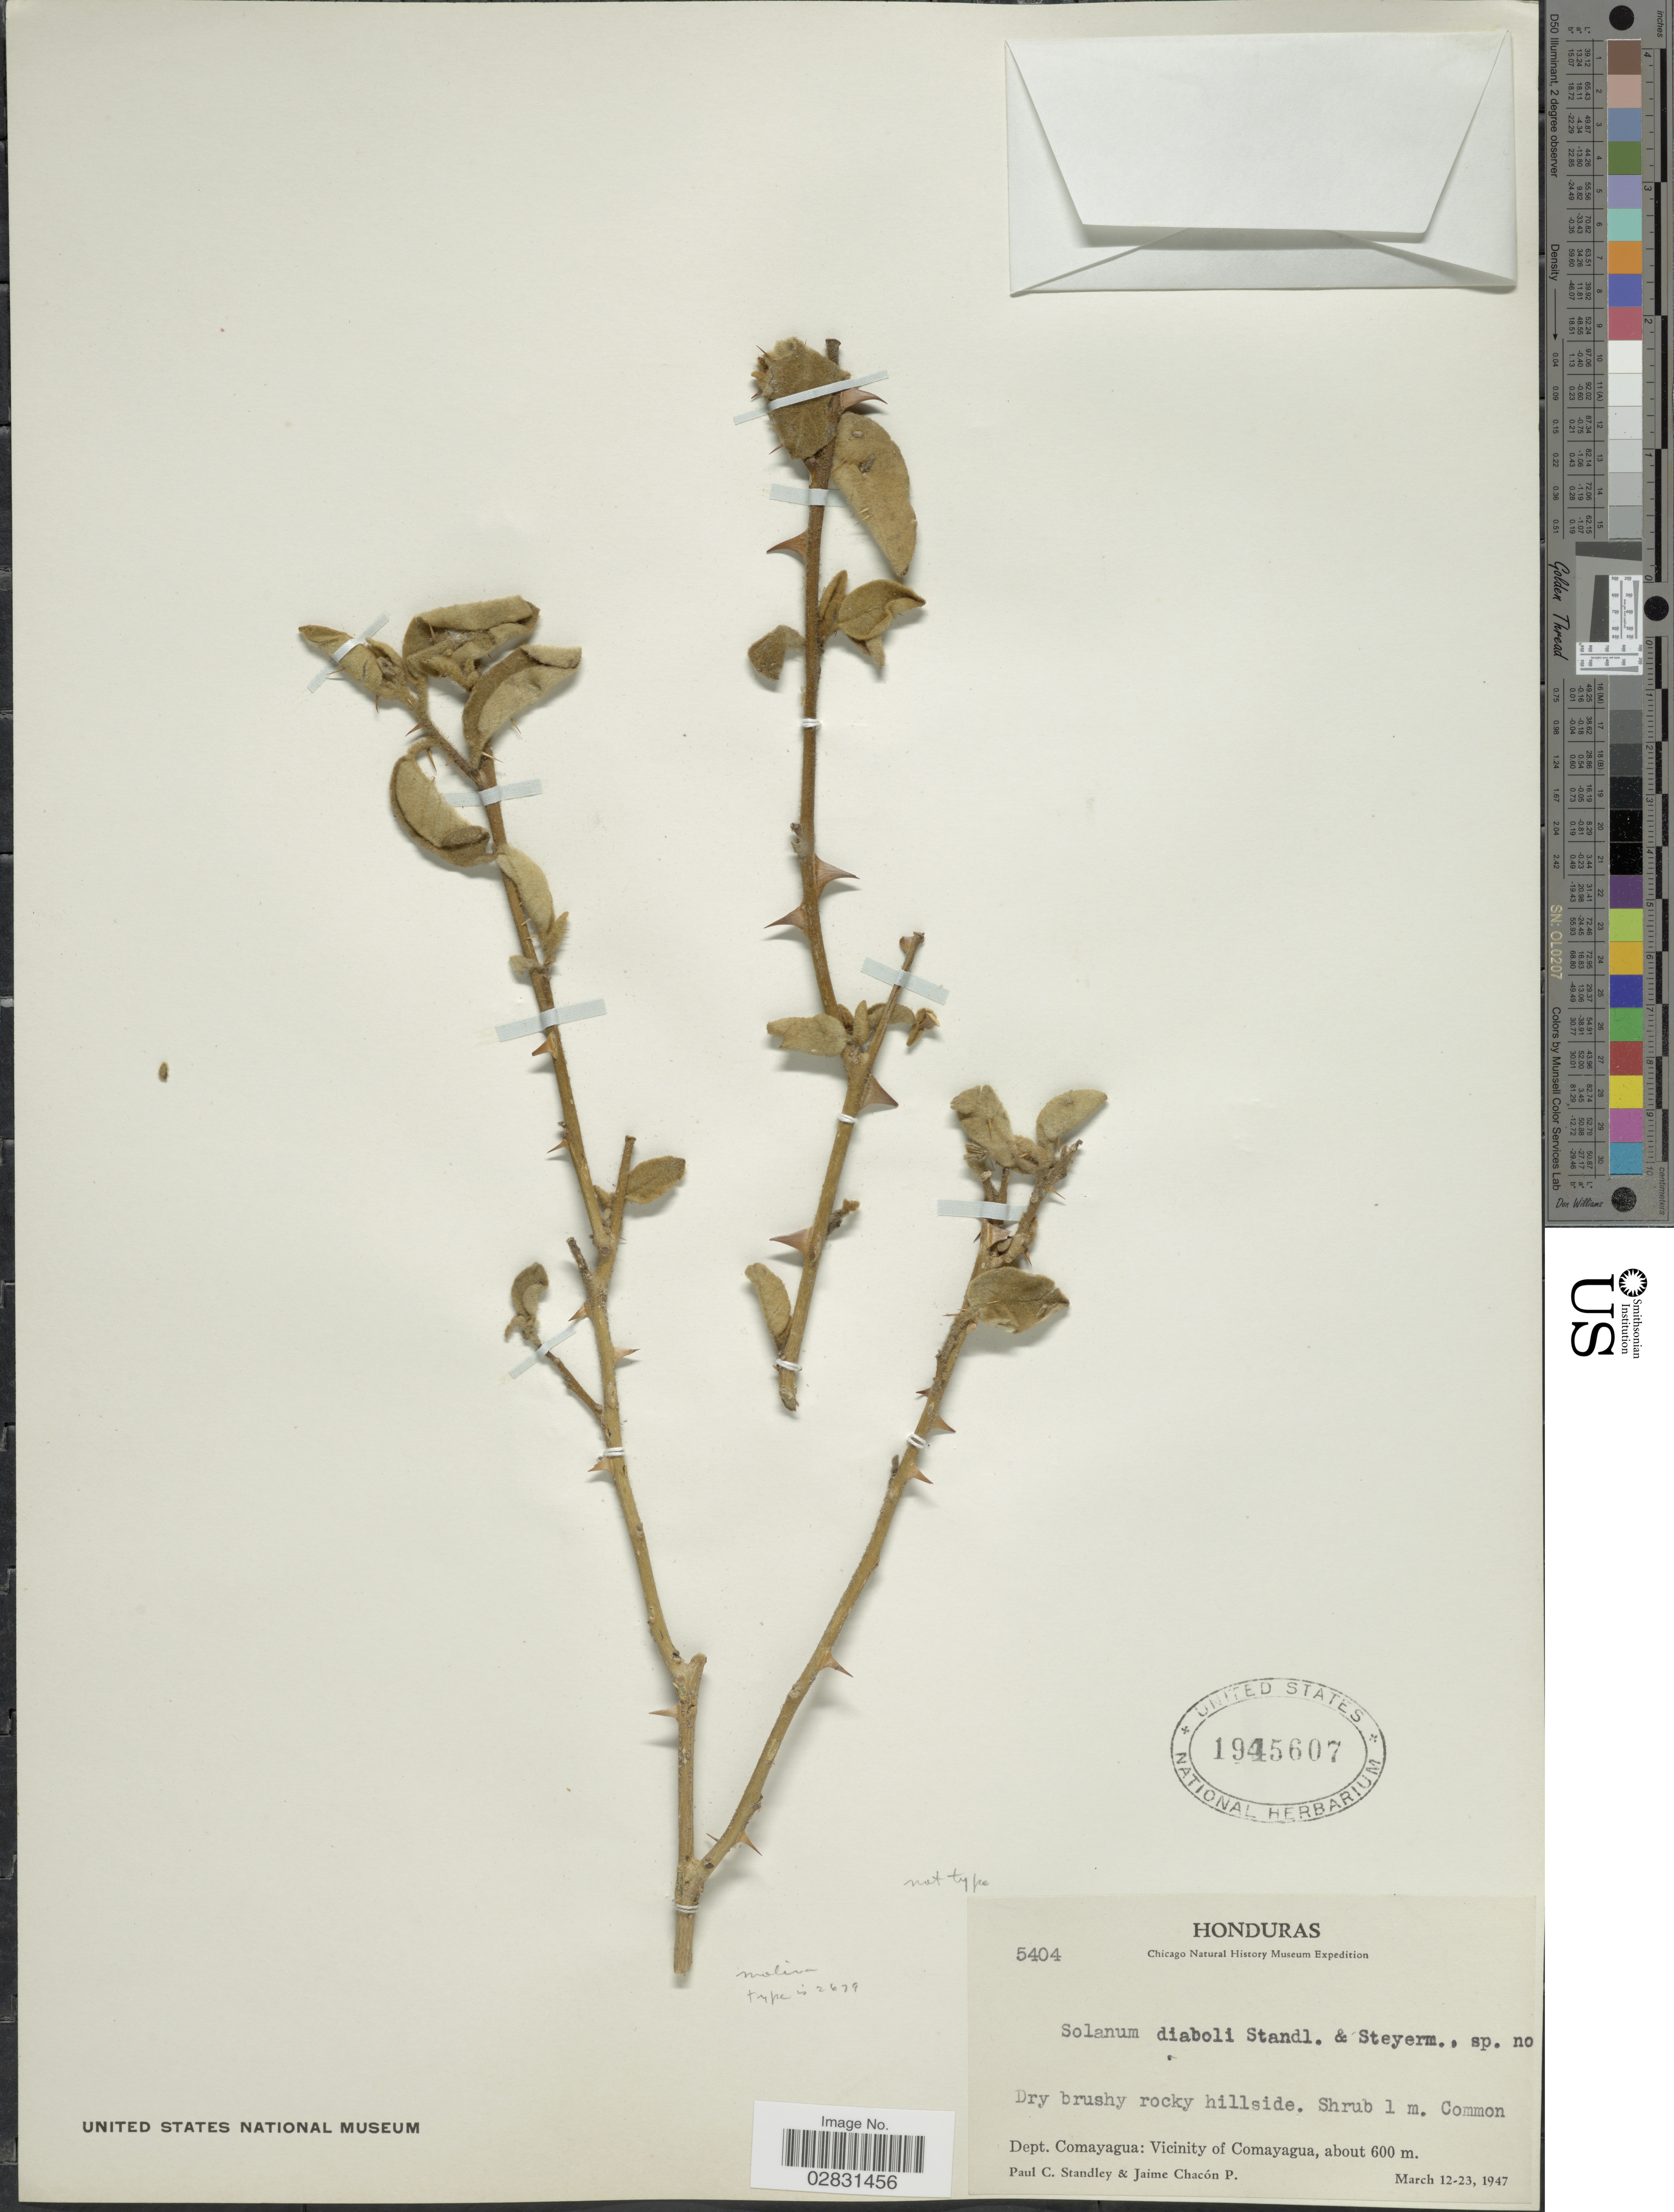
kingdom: Plantae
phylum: Tracheophyta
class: Magnoliopsida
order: Solanales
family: Solanaceae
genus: Solanum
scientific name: Solanum diaboli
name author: Standl. & Steyerm.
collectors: P. C. Standley & J. Chacon P.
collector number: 5404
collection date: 1947-03-12/1947-03-23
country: Honduras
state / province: Comayagua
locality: Dept. Comayagua: Vicinity of Comayagua.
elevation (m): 600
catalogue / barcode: US 1945607